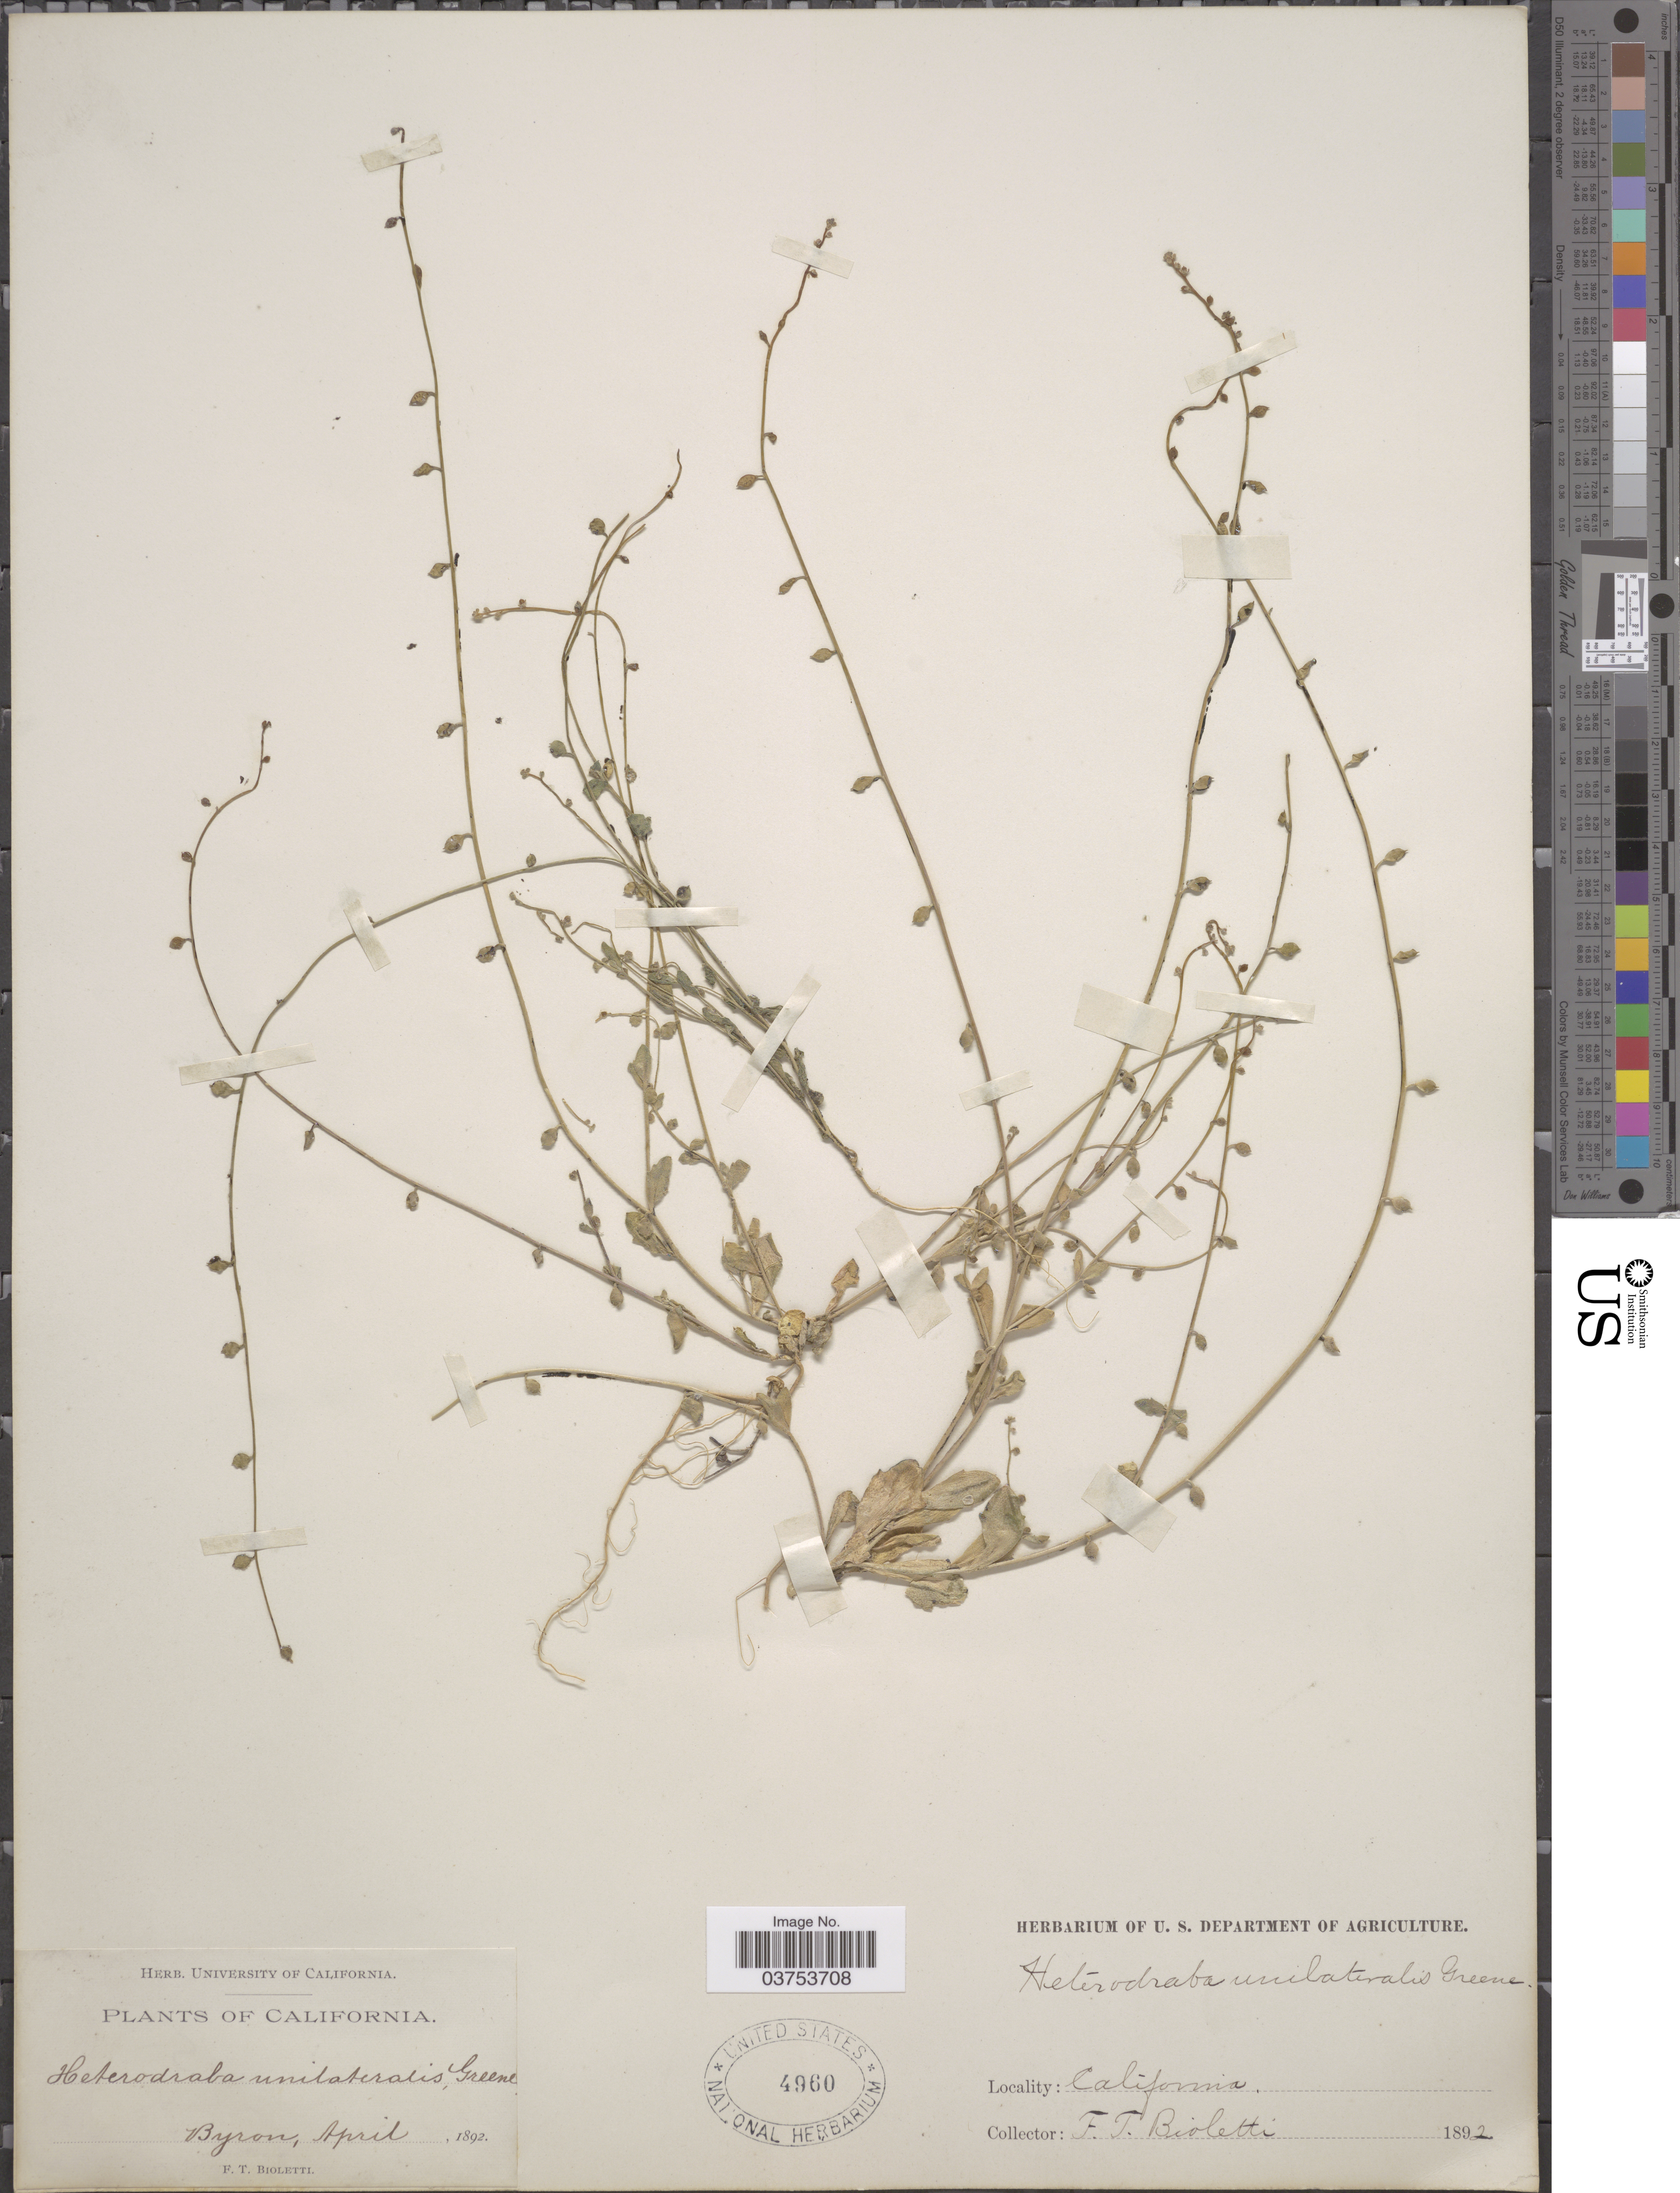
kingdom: Plantae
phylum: Tracheophyta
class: Magnoliopsida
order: Brassicales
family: Brassicaceae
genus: Heterodraba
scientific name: Heterodraba unilateralis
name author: (M.E. Jones) Greene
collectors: F. T. Bioletti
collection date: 1892-04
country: United States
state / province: California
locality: Byron.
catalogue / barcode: US 4960